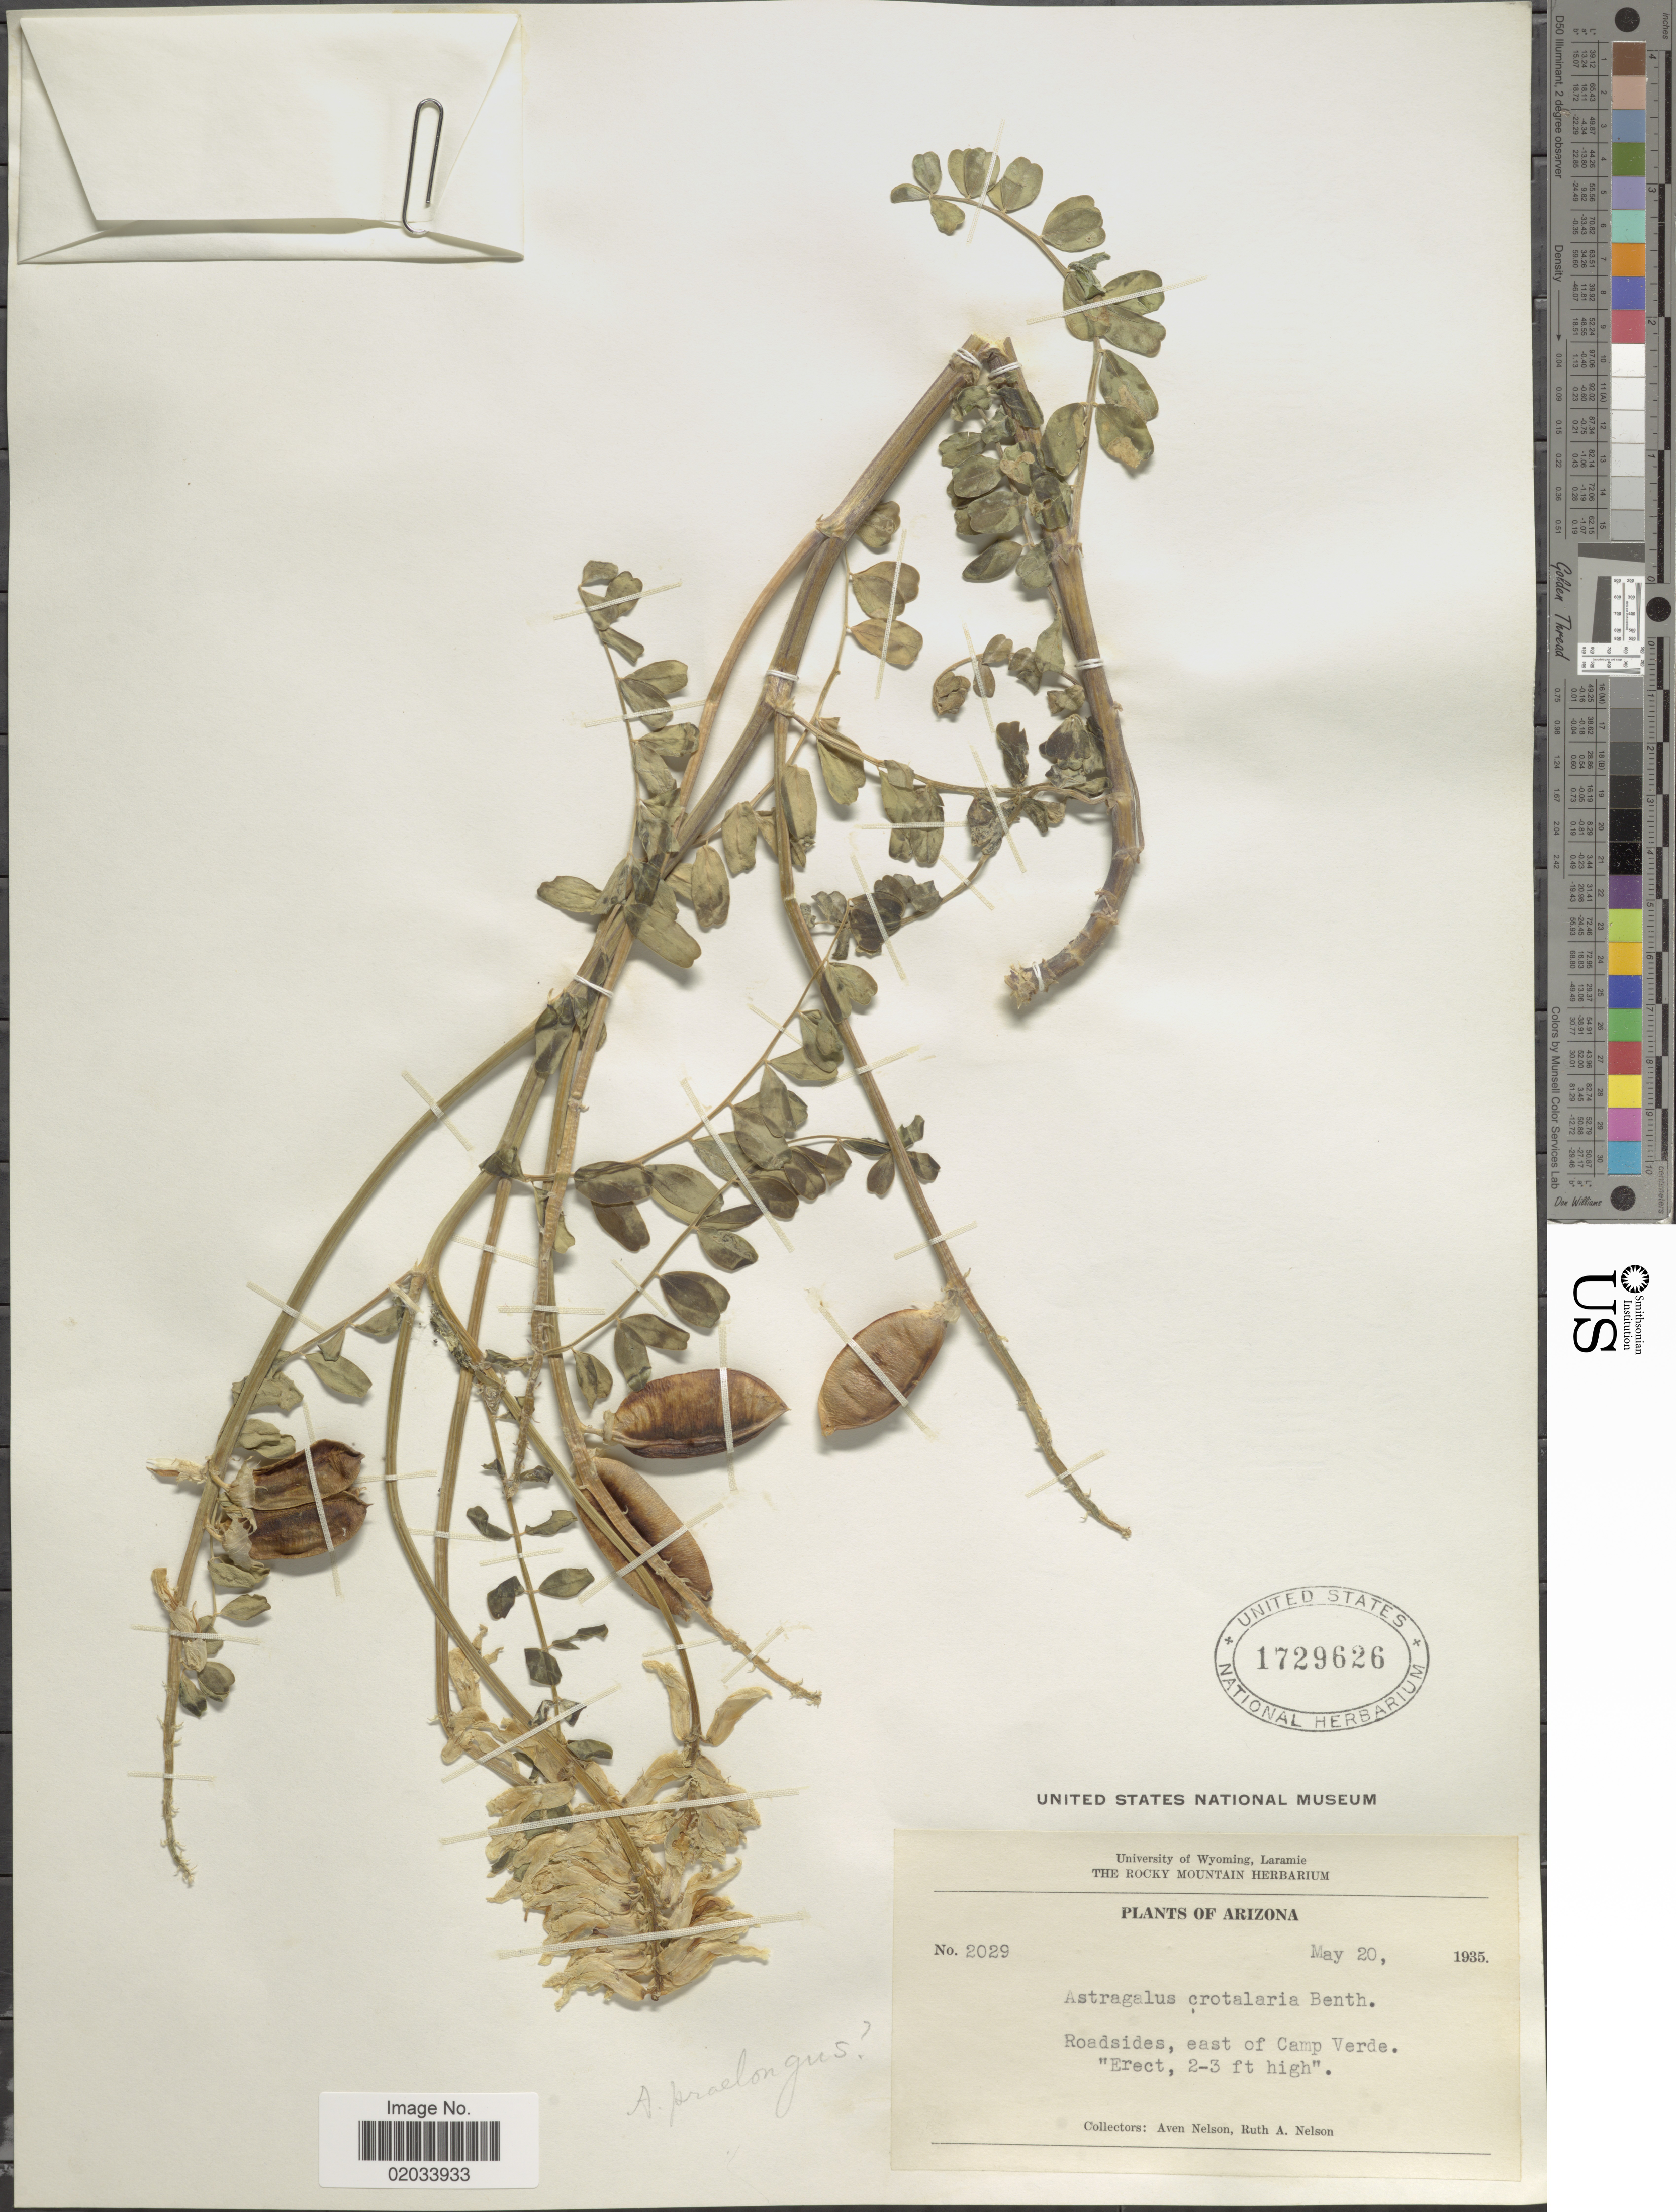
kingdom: Plantae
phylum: Tracheophyta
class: Magnoliopsida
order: Fabales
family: Fabaceae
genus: Astragalus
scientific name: Astragalus praelongus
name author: E. Sheld.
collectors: A. Nelson & R. A. Nelson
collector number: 2029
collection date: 1935-05-20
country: United States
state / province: Arizona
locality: Roadsides, east of Camp Verde.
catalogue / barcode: US 1729626